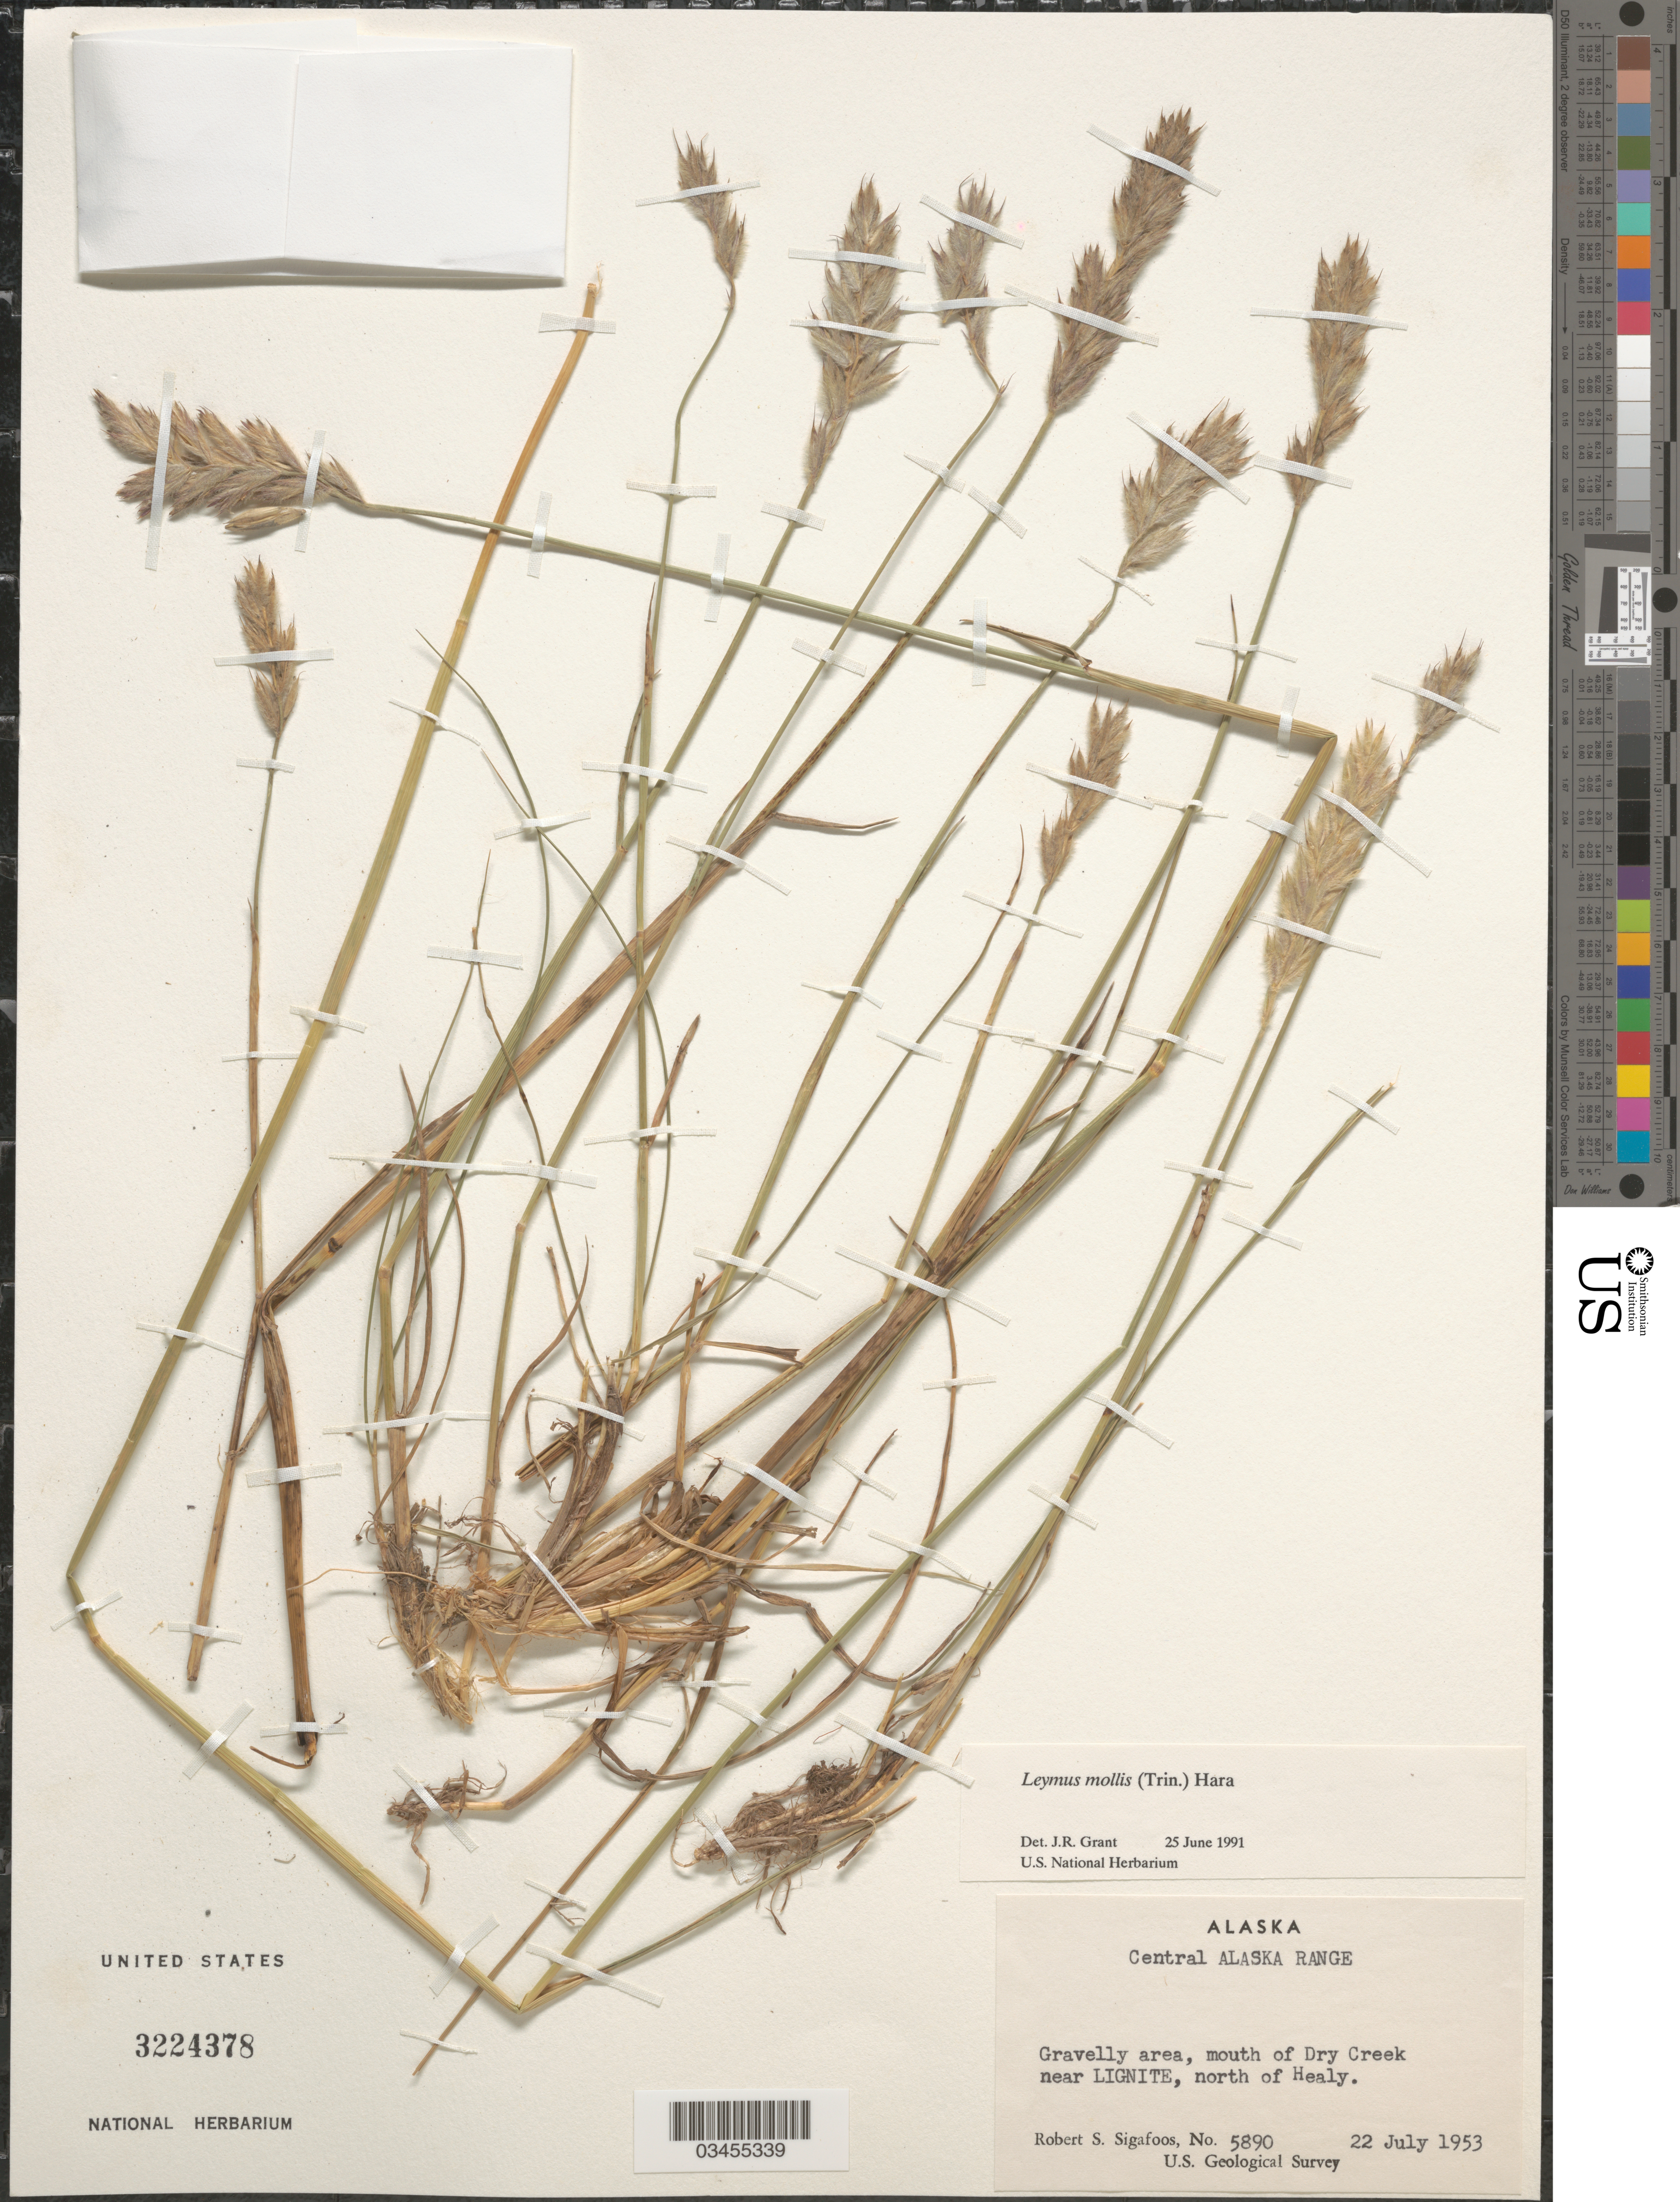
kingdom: Plantae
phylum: Tracheophyta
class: Liliopsida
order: Poales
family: Poaceae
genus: Leymus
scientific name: Leymus mollis subsp. mollis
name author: (Trin.) Pilg.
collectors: R. Sigafoos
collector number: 5890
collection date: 1953-07-22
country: United States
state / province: Alaska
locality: Central Alaska Range. Gravelly area, mouth of Dry Creek near Lignite, north of Healy. U.S. Geological Survey.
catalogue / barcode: US 3224378